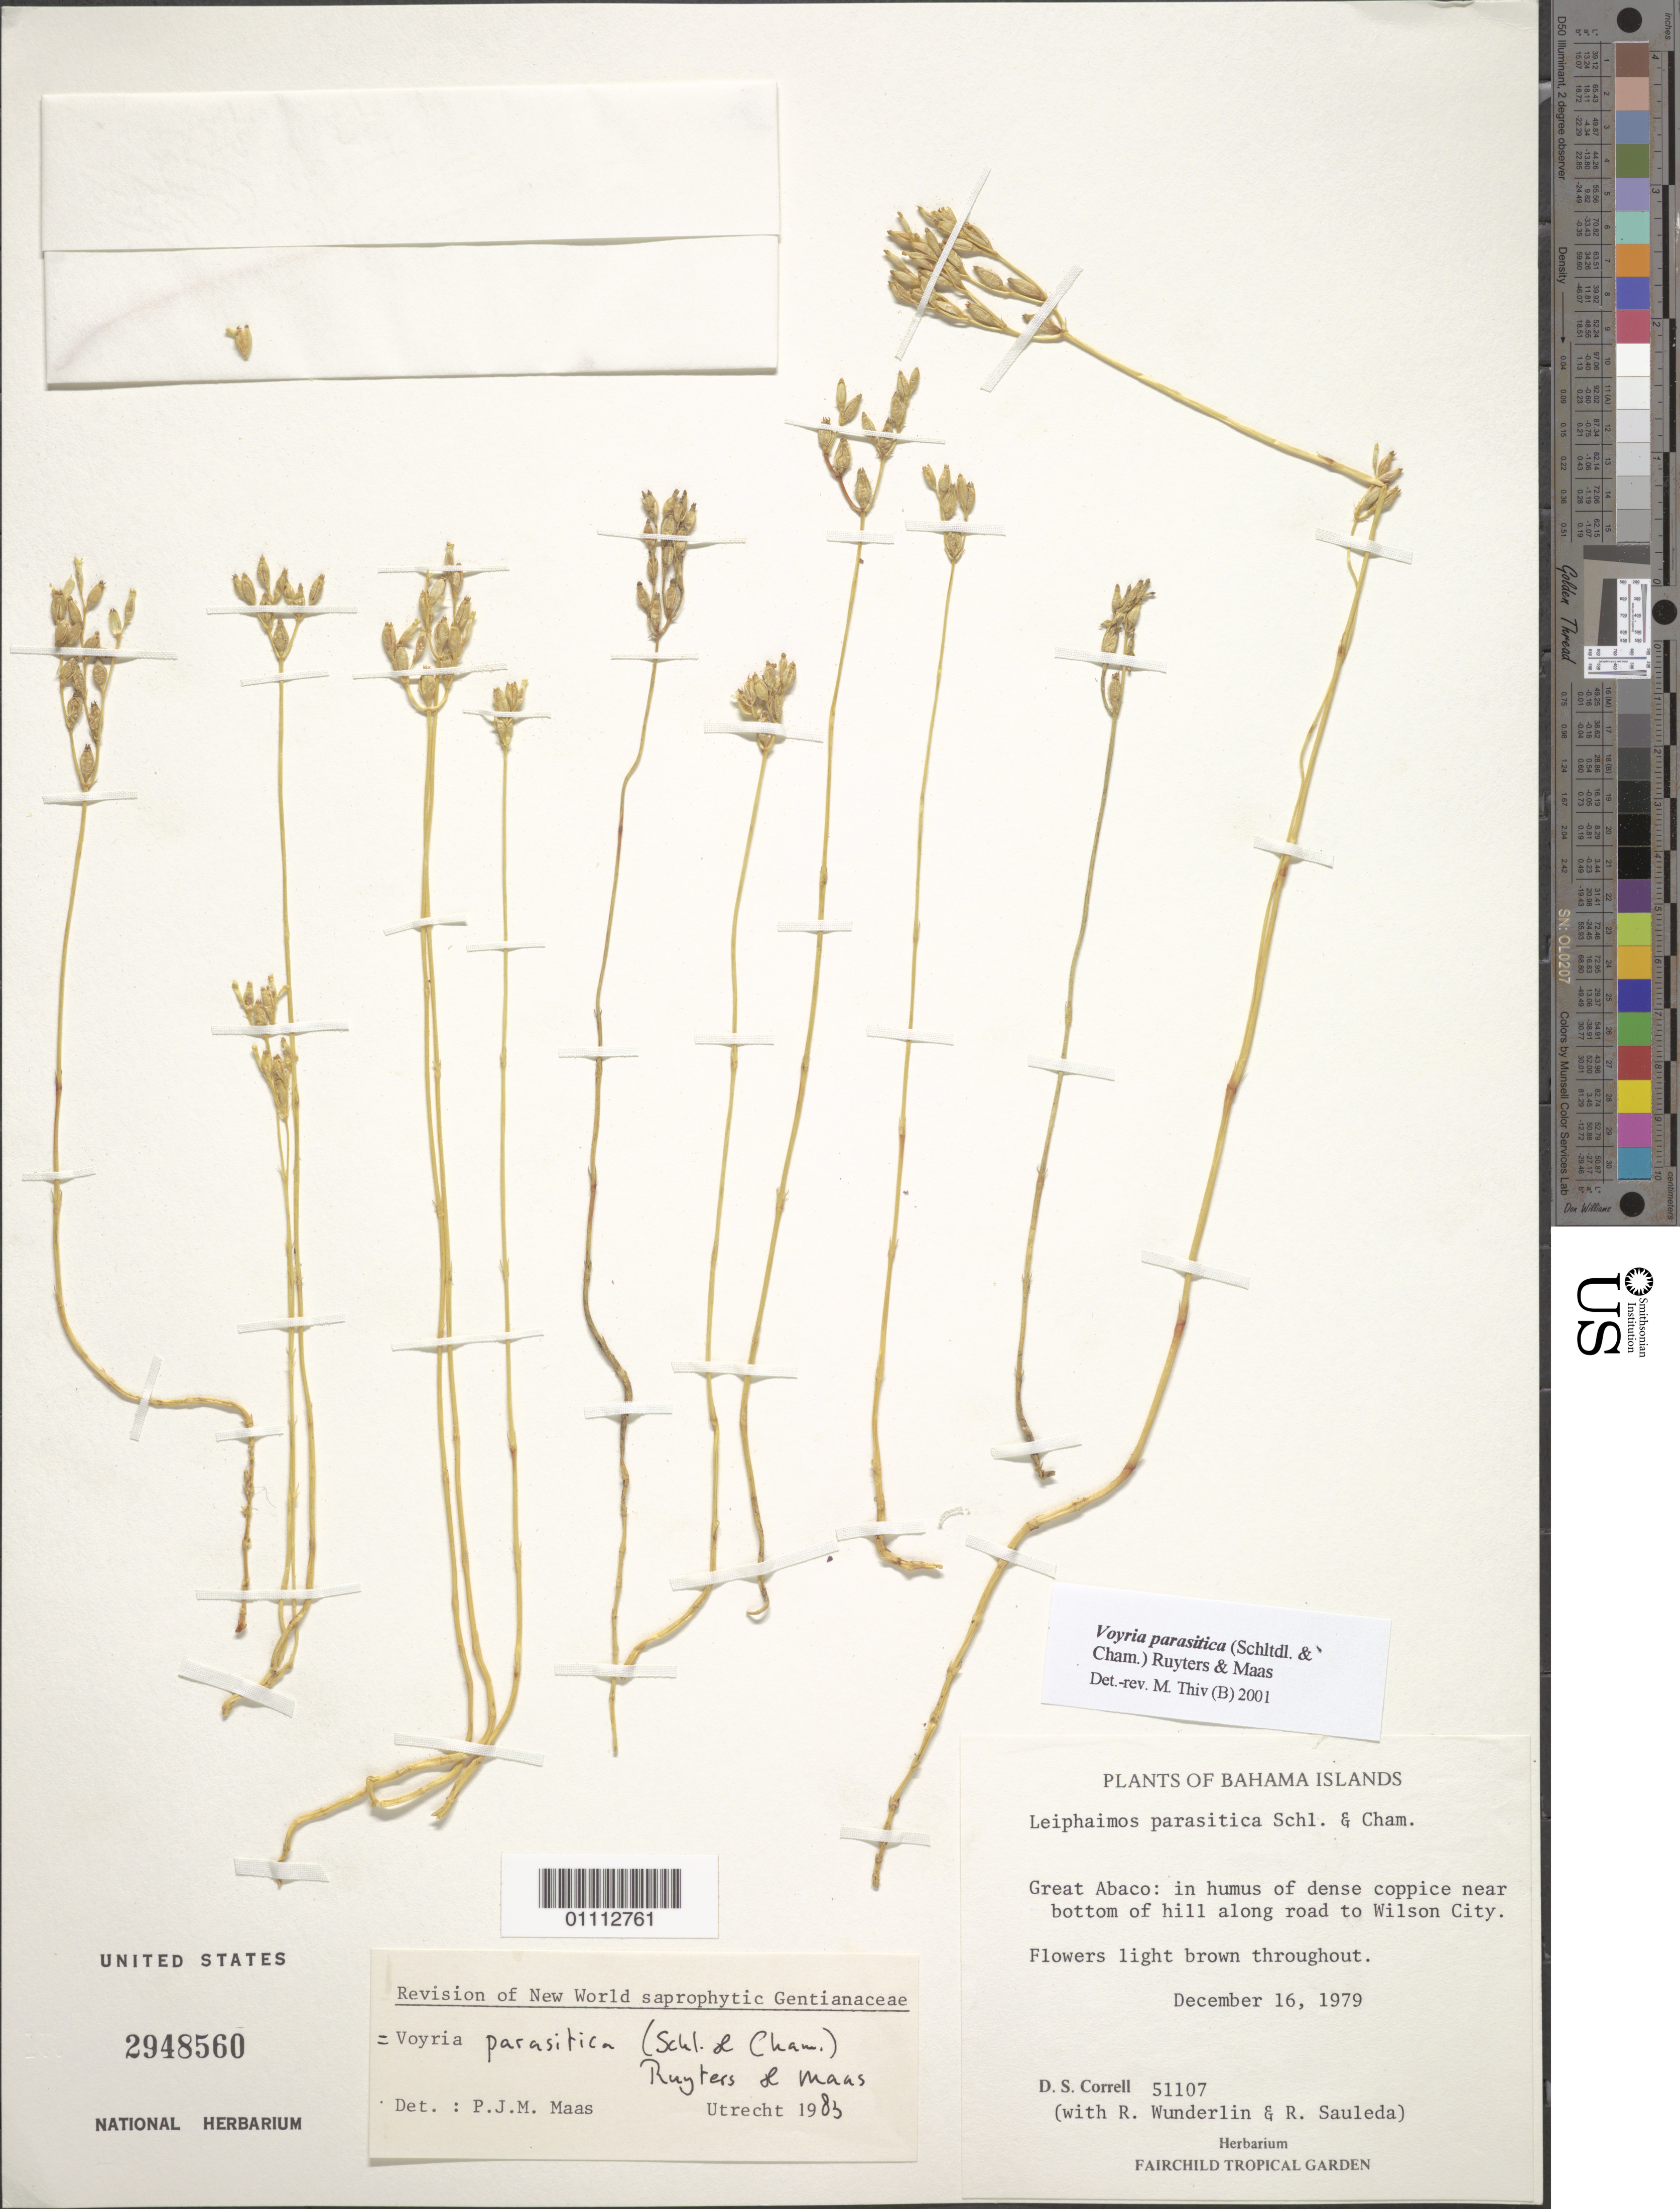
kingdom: Plantae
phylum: Tracheophyta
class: Magnoliopsida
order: Gentianales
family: Gentianaceae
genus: Voyria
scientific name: Voyria parasitica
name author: (Schltdl. & Cham.) Ruyters & Maas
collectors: D. S. Correll, R. P. Wunderlin & R. Sauleda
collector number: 51107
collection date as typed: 16 Dec 1979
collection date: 1979-12-16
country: Bahamas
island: Great Abaco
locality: In humus of dense coppice near bottom of hill along road to Wilson City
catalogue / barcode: US 2948560